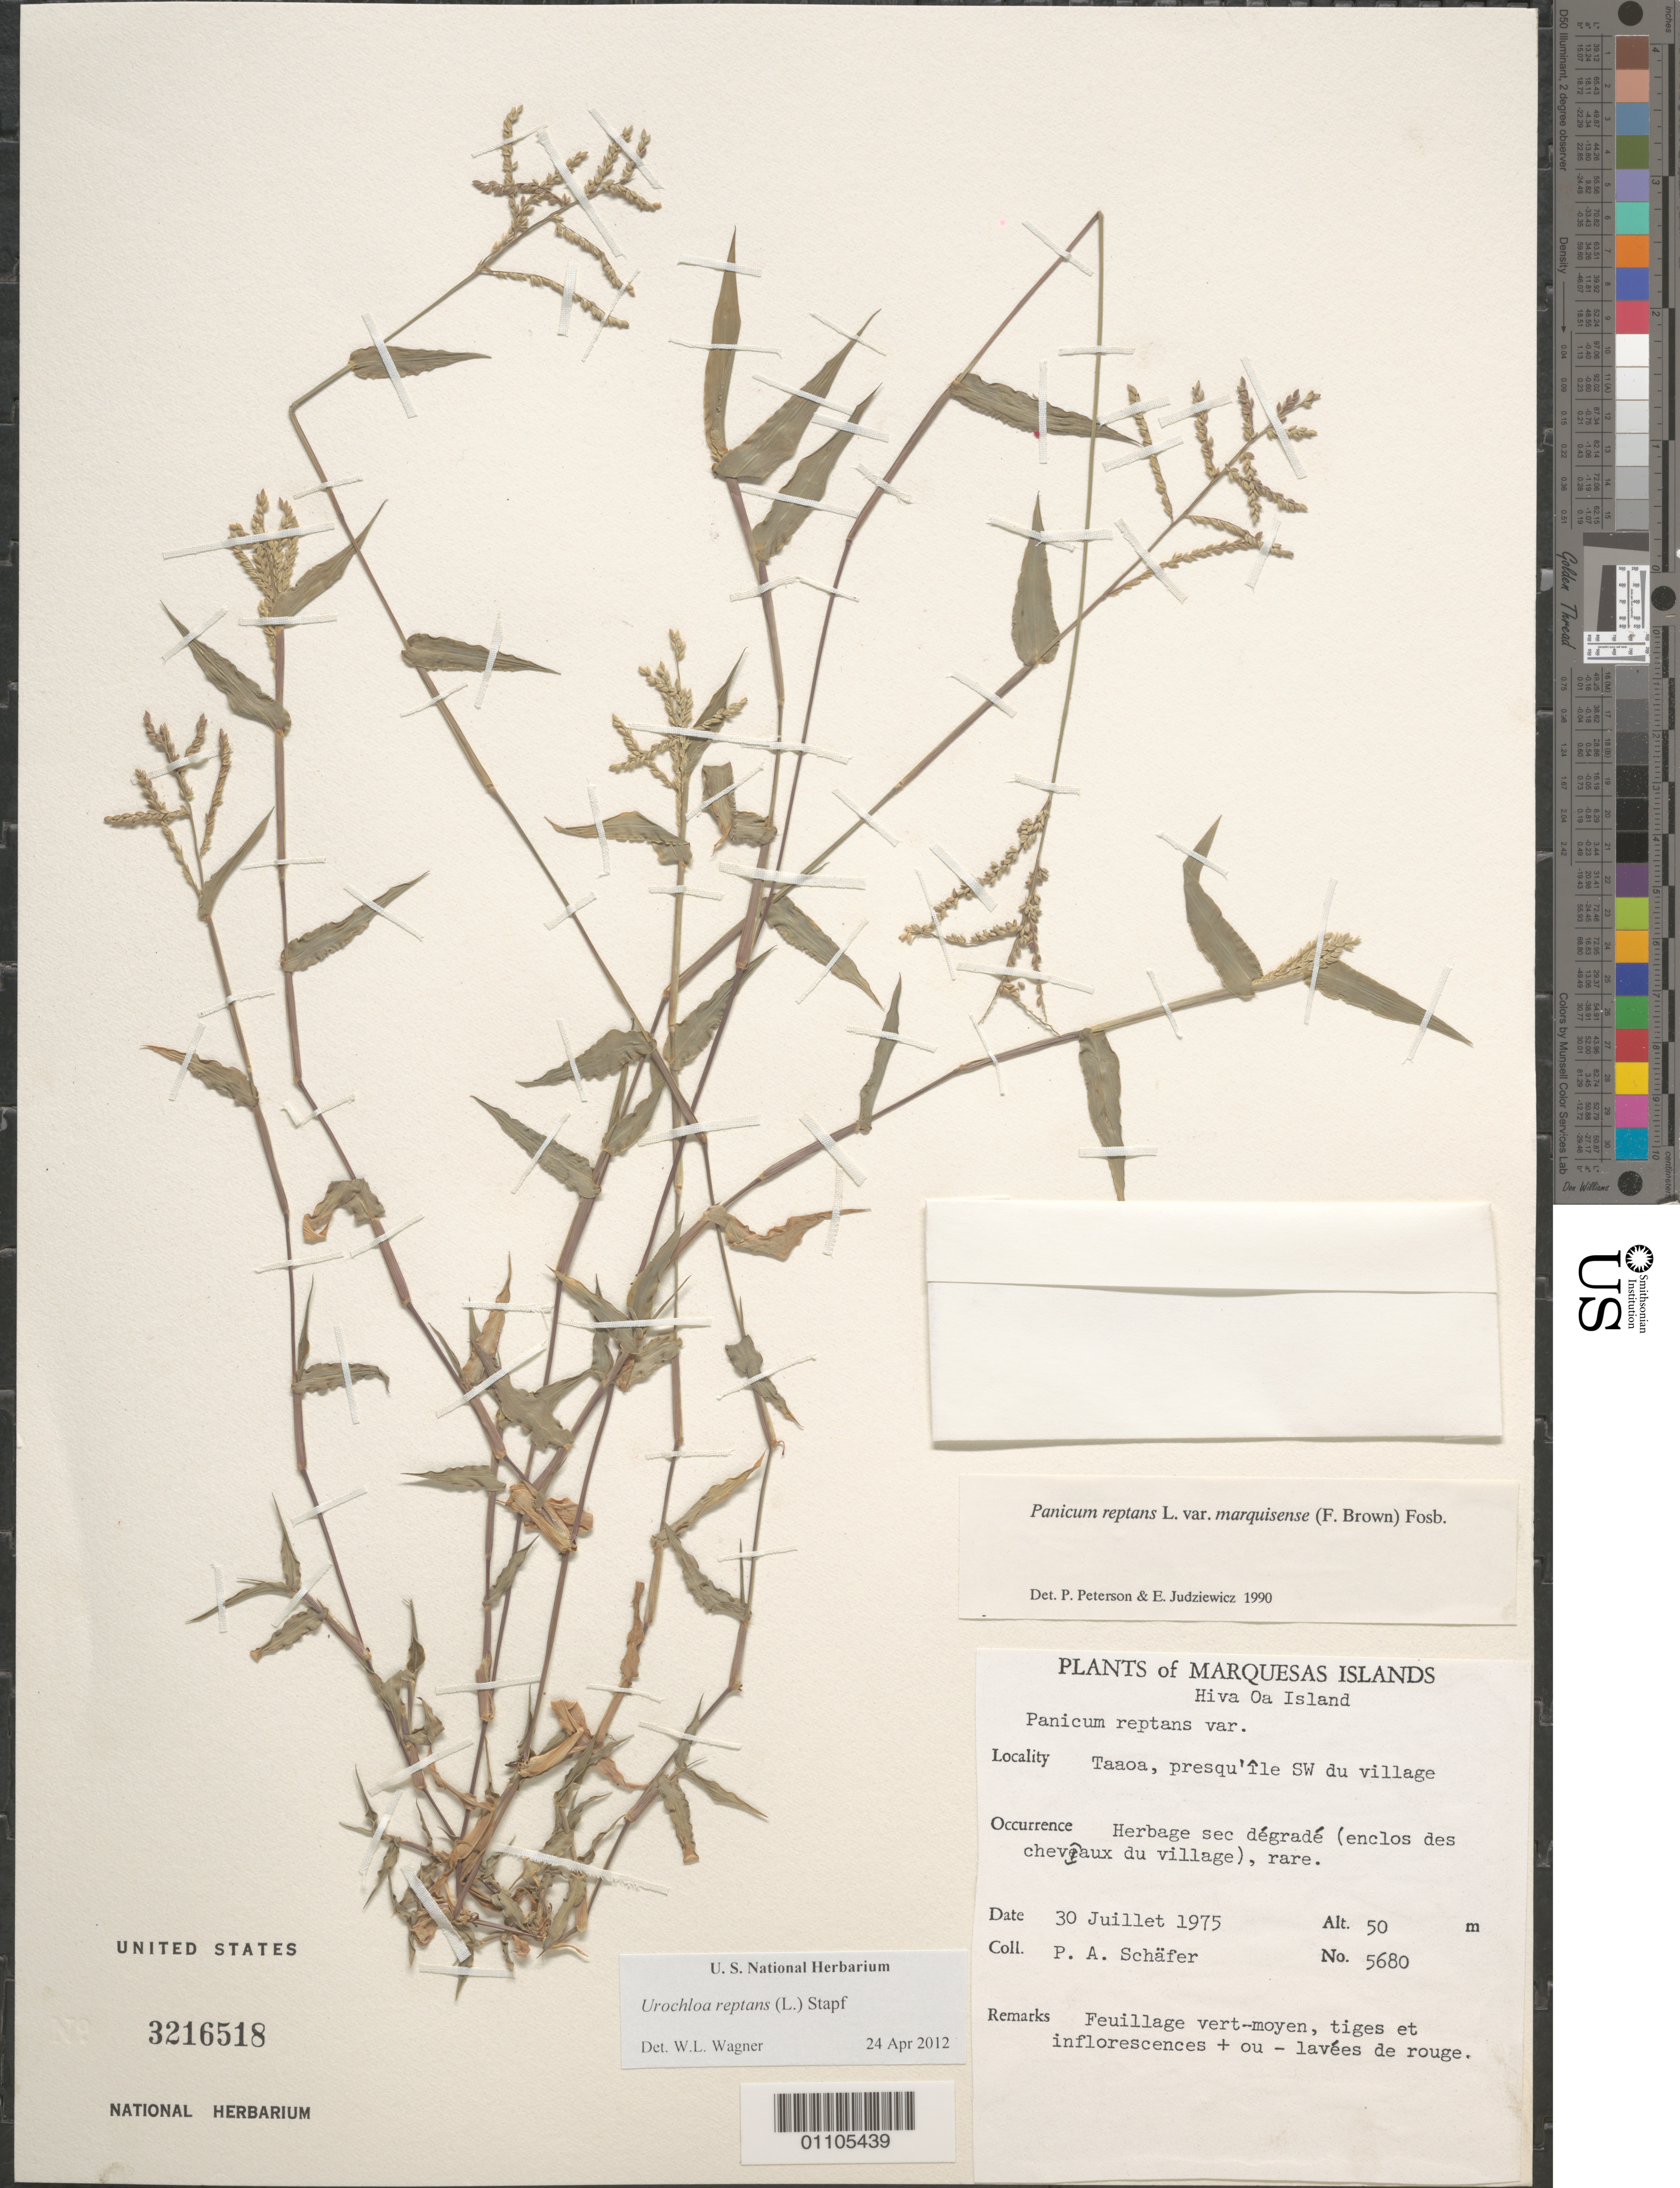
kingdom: Plantae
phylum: Tracheophyta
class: Liliopsida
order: Poales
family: Poaceae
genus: Urochloa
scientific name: Urochloa reptans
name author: (L.) Stapf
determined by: Peterson, P. M.; Judziewicz, E. J.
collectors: P. A. Schäfer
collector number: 5680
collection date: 1975-07-30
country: French Polynesia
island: Hiva Oa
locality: Taaoa, SW du village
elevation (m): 50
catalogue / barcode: US 3216518